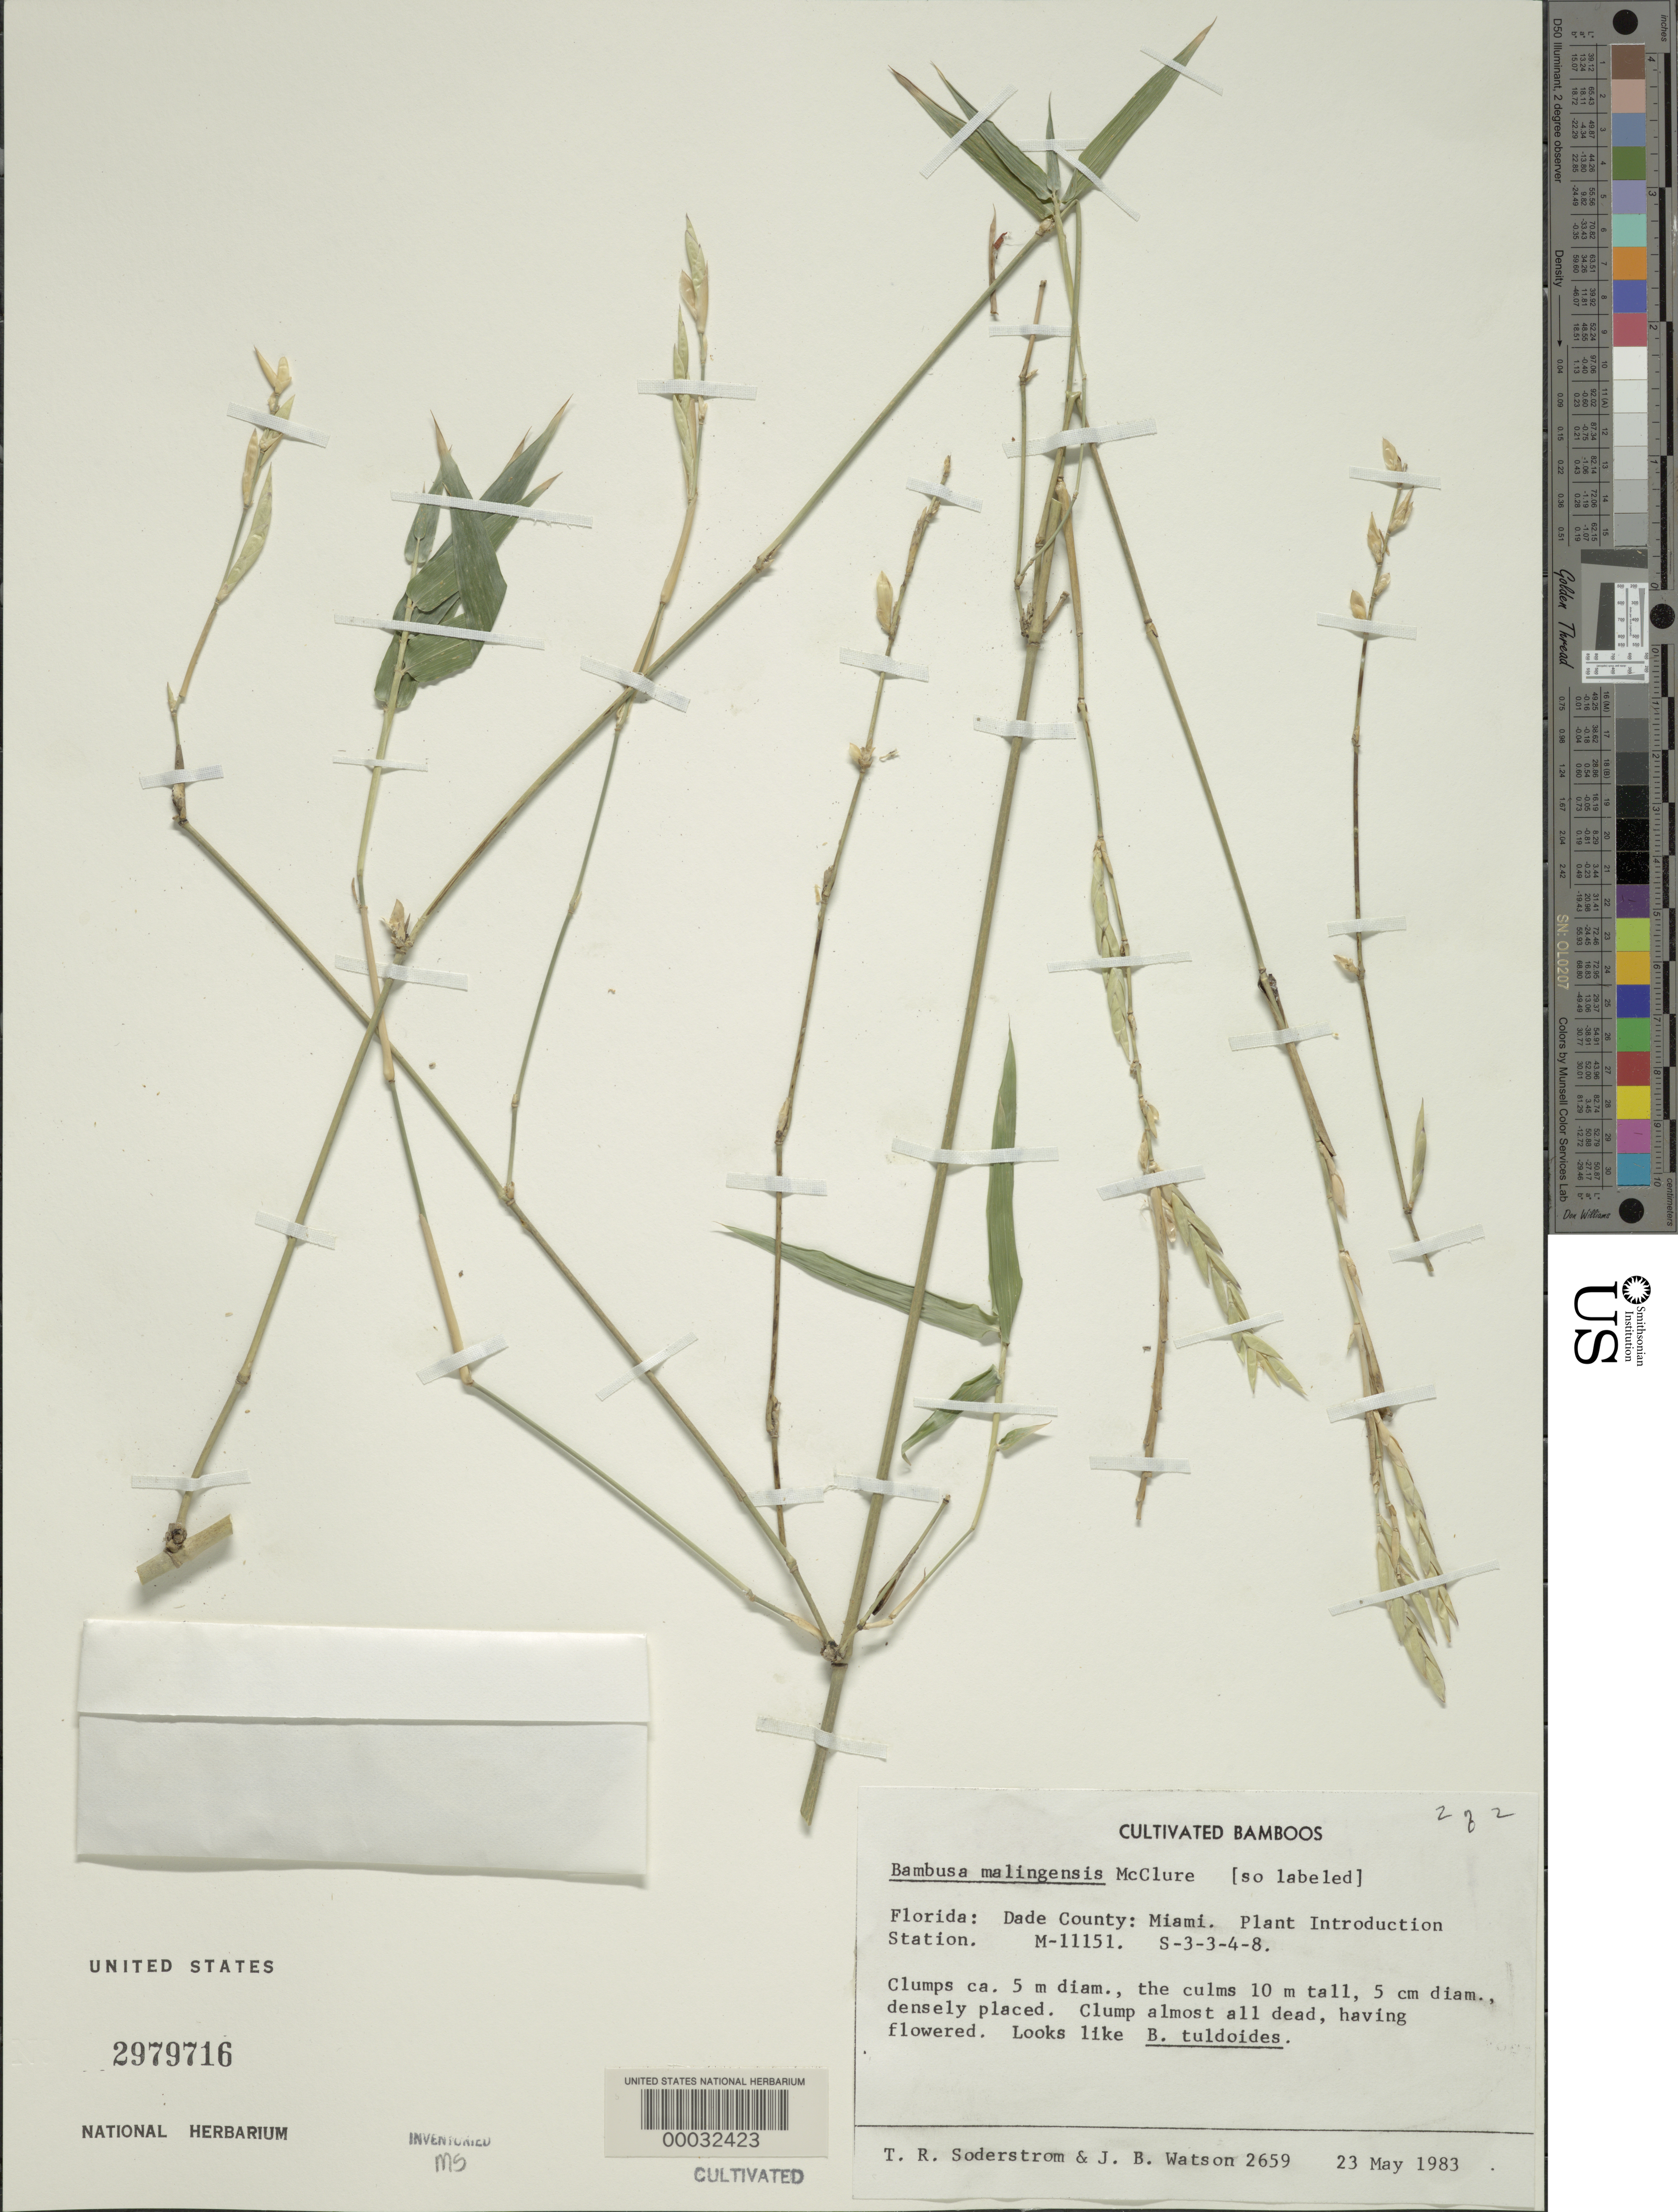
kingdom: Plantae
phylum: Tracheophyta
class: Liliopsida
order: Poales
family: Poaceae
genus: Bambusa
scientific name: Bambusa malingensis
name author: McClure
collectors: T. R. Soderstrom & J. B. Watson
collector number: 2659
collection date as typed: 23 May 1983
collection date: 1983-05-23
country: United States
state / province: Florida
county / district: Dade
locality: Plant Introduction Station-Miami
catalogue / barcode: US 2979716